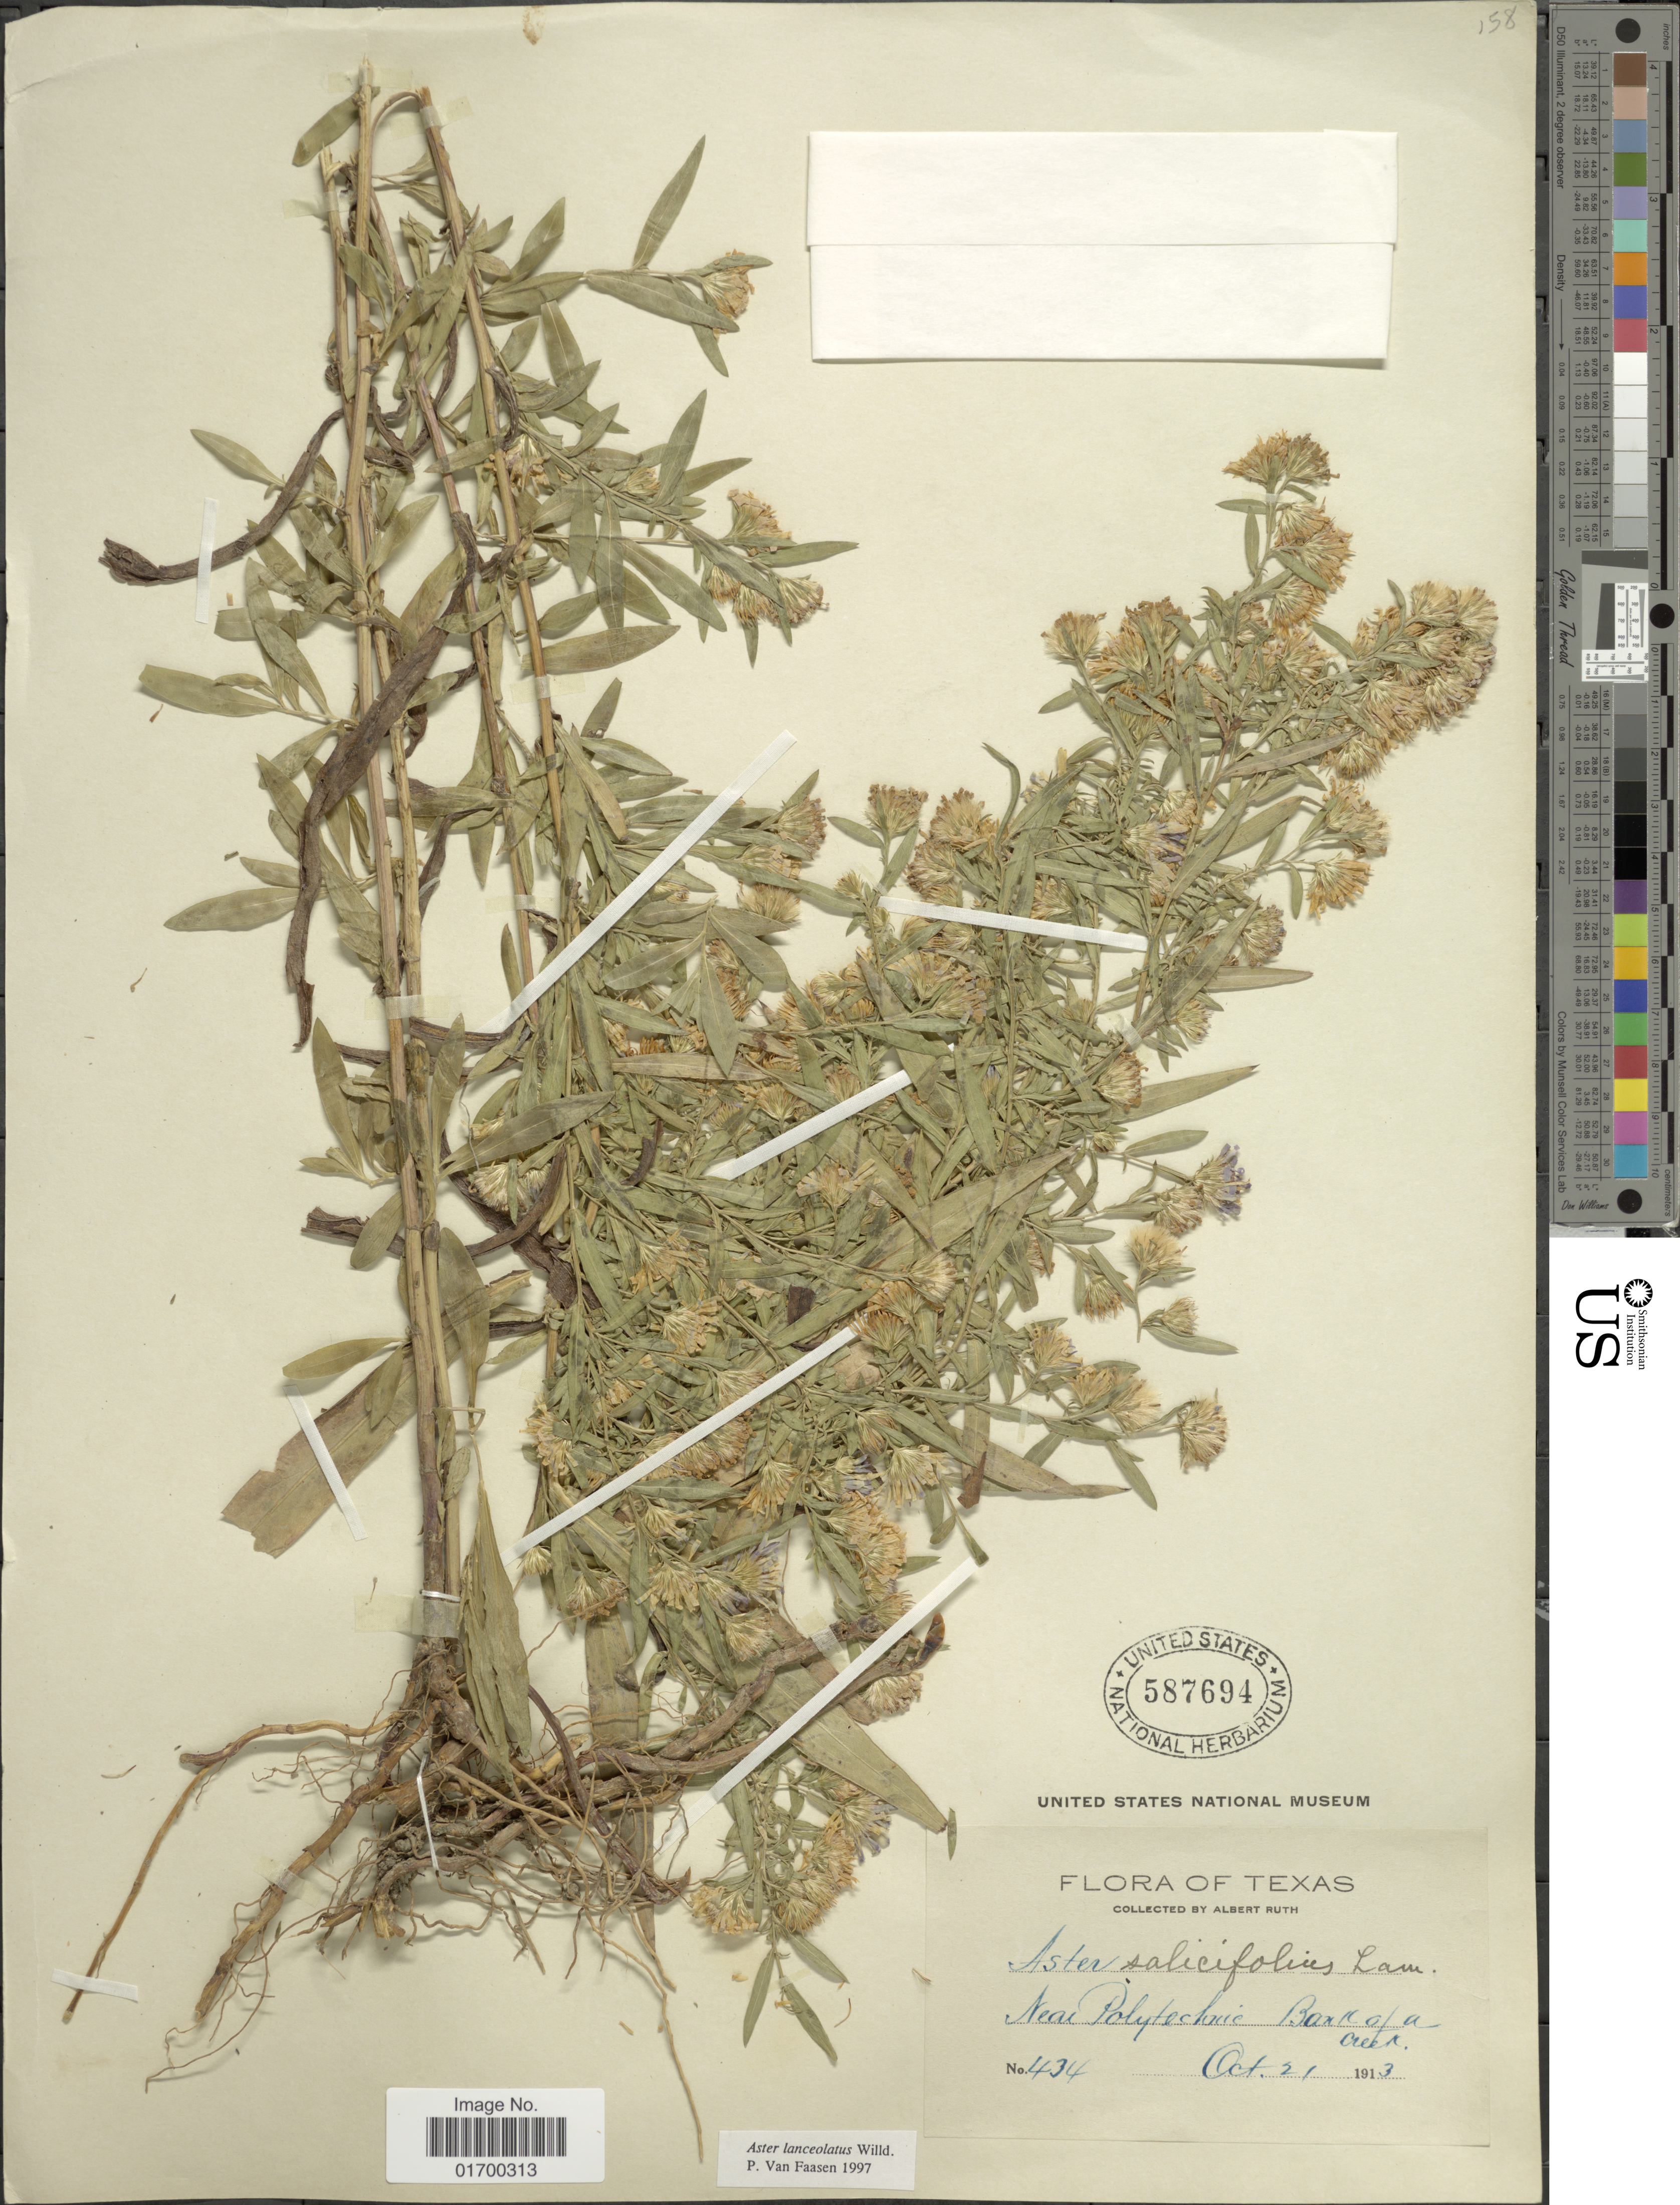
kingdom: Plantae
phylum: Tracheophyta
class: Magnoliopsida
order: Asterales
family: Asteraceae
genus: Symphyotrichum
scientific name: Symphyotrichum lanceolatum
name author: (Willd.) G.L. Nesom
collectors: A. Ruth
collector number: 434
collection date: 1931-10-21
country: United States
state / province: Texas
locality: Near Polytechnic, bank of a creek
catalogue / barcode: US 587694